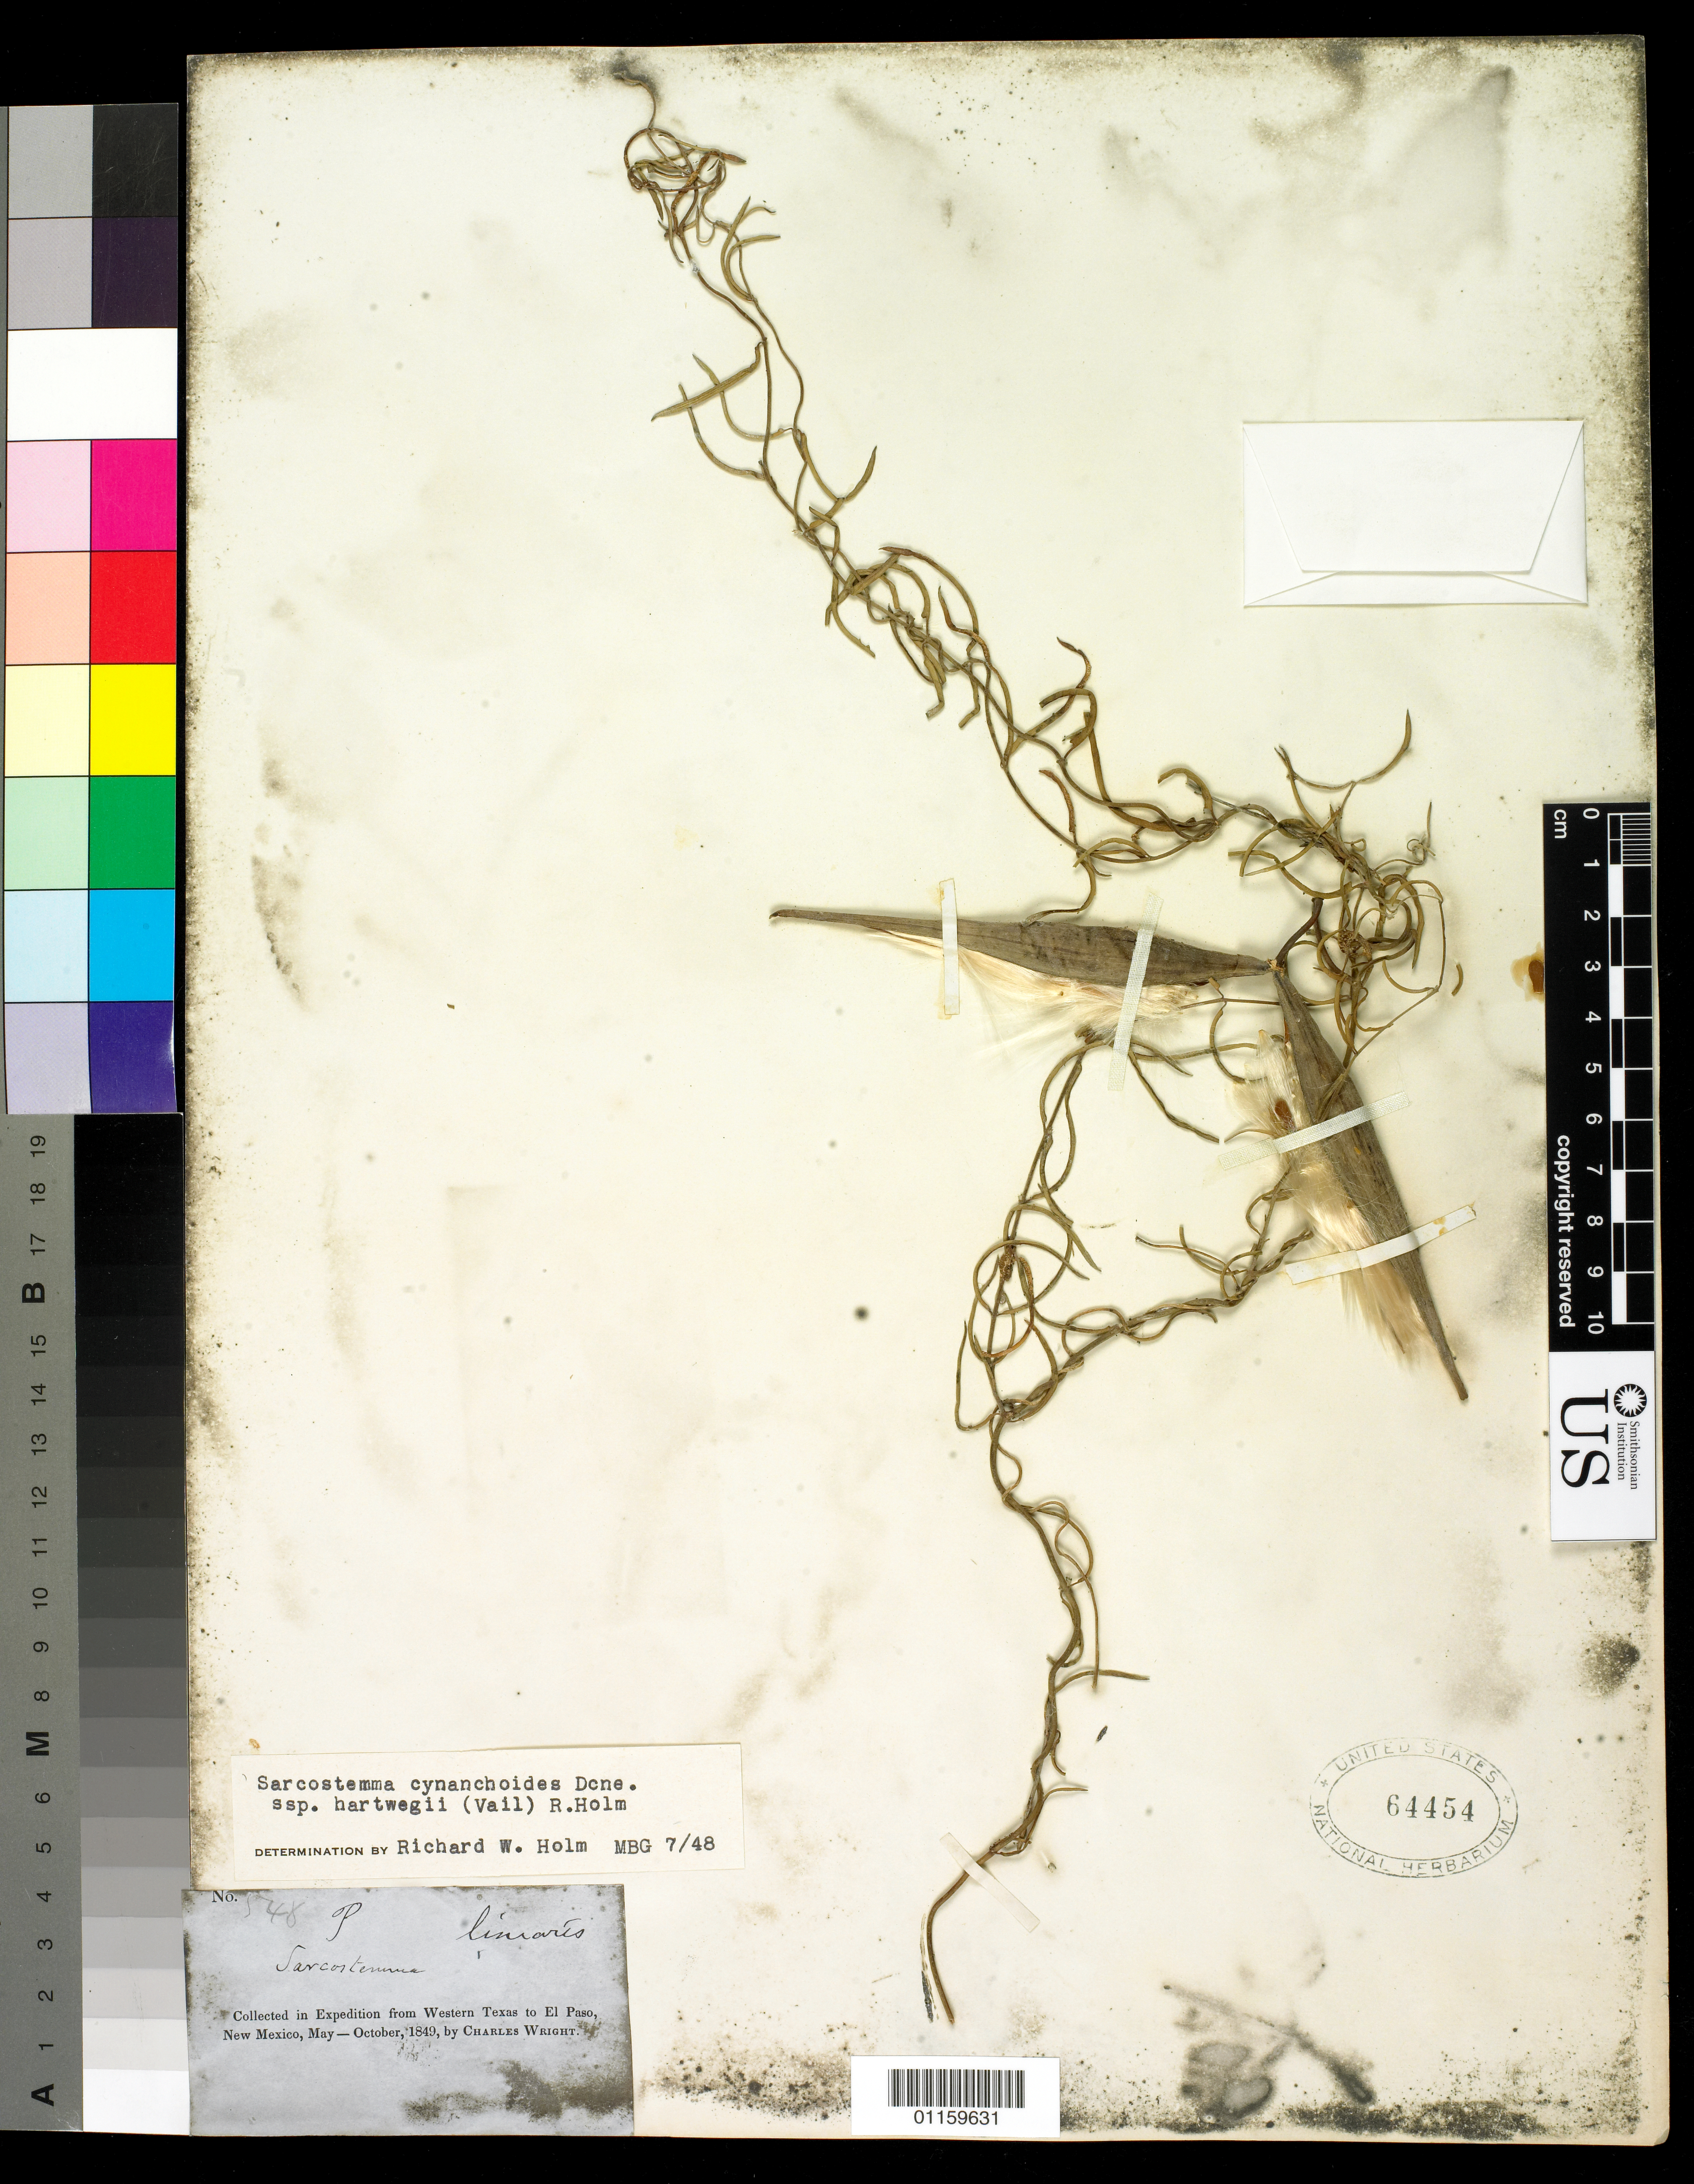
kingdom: Plantae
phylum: Tracheophyta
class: Magnoliopsida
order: Gentianales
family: Apocynaceae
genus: Sarcostemma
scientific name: Sarcostemma cynanchoides subsp. hartwegii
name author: Done.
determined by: Holm, --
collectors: C. Wright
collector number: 548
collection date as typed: May 1849 to -- Oct 1849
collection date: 1849-05/1849-10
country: United States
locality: From Western Texas to El Paso, New Mexico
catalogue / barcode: US 64454